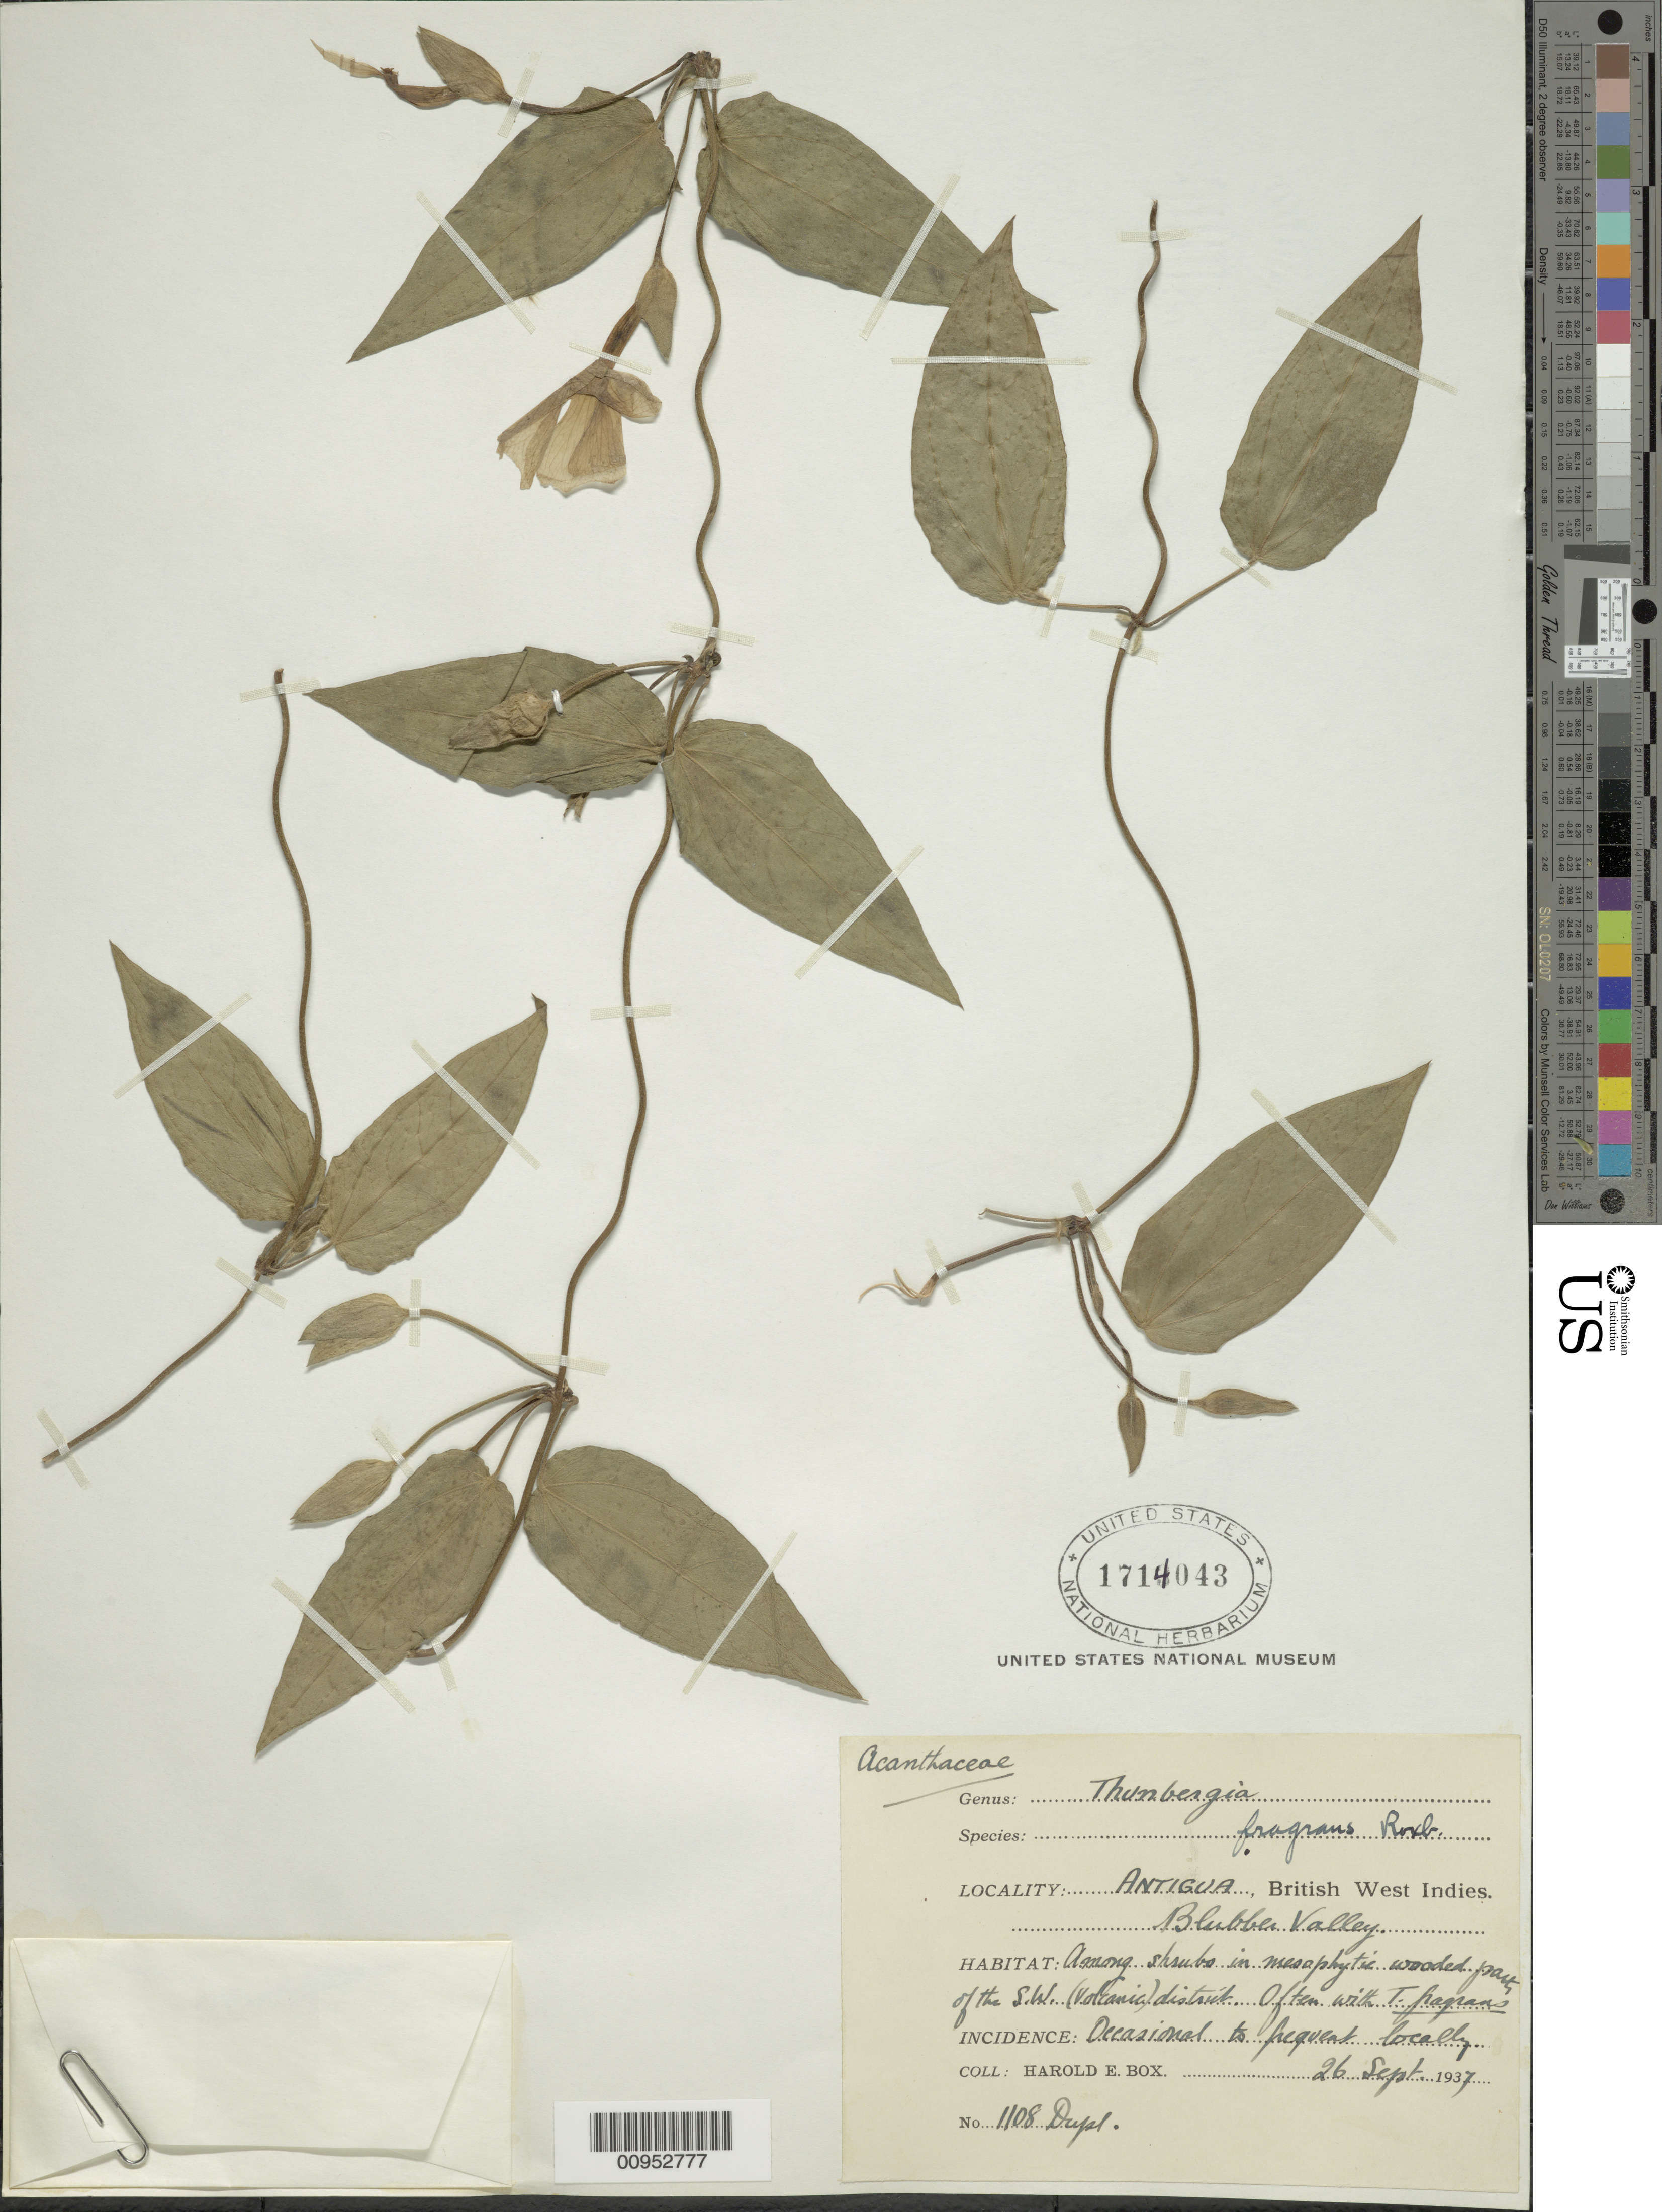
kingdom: Plantae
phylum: Tracheophyta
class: Magnoliopsida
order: Lamiales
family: Acanthaceae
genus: Thunbergia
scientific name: Thunbergia fragrans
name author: Roxb.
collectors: H. E. Box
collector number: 1108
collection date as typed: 26 Sep 1937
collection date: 1937-09-26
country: Antigua and Barbuda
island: Antigua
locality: Blubber Valley, S.W. District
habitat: Among shrubs in mesophytic wooded path of the SW (volcanic) district; often with T. fragrans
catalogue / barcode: US 1714043